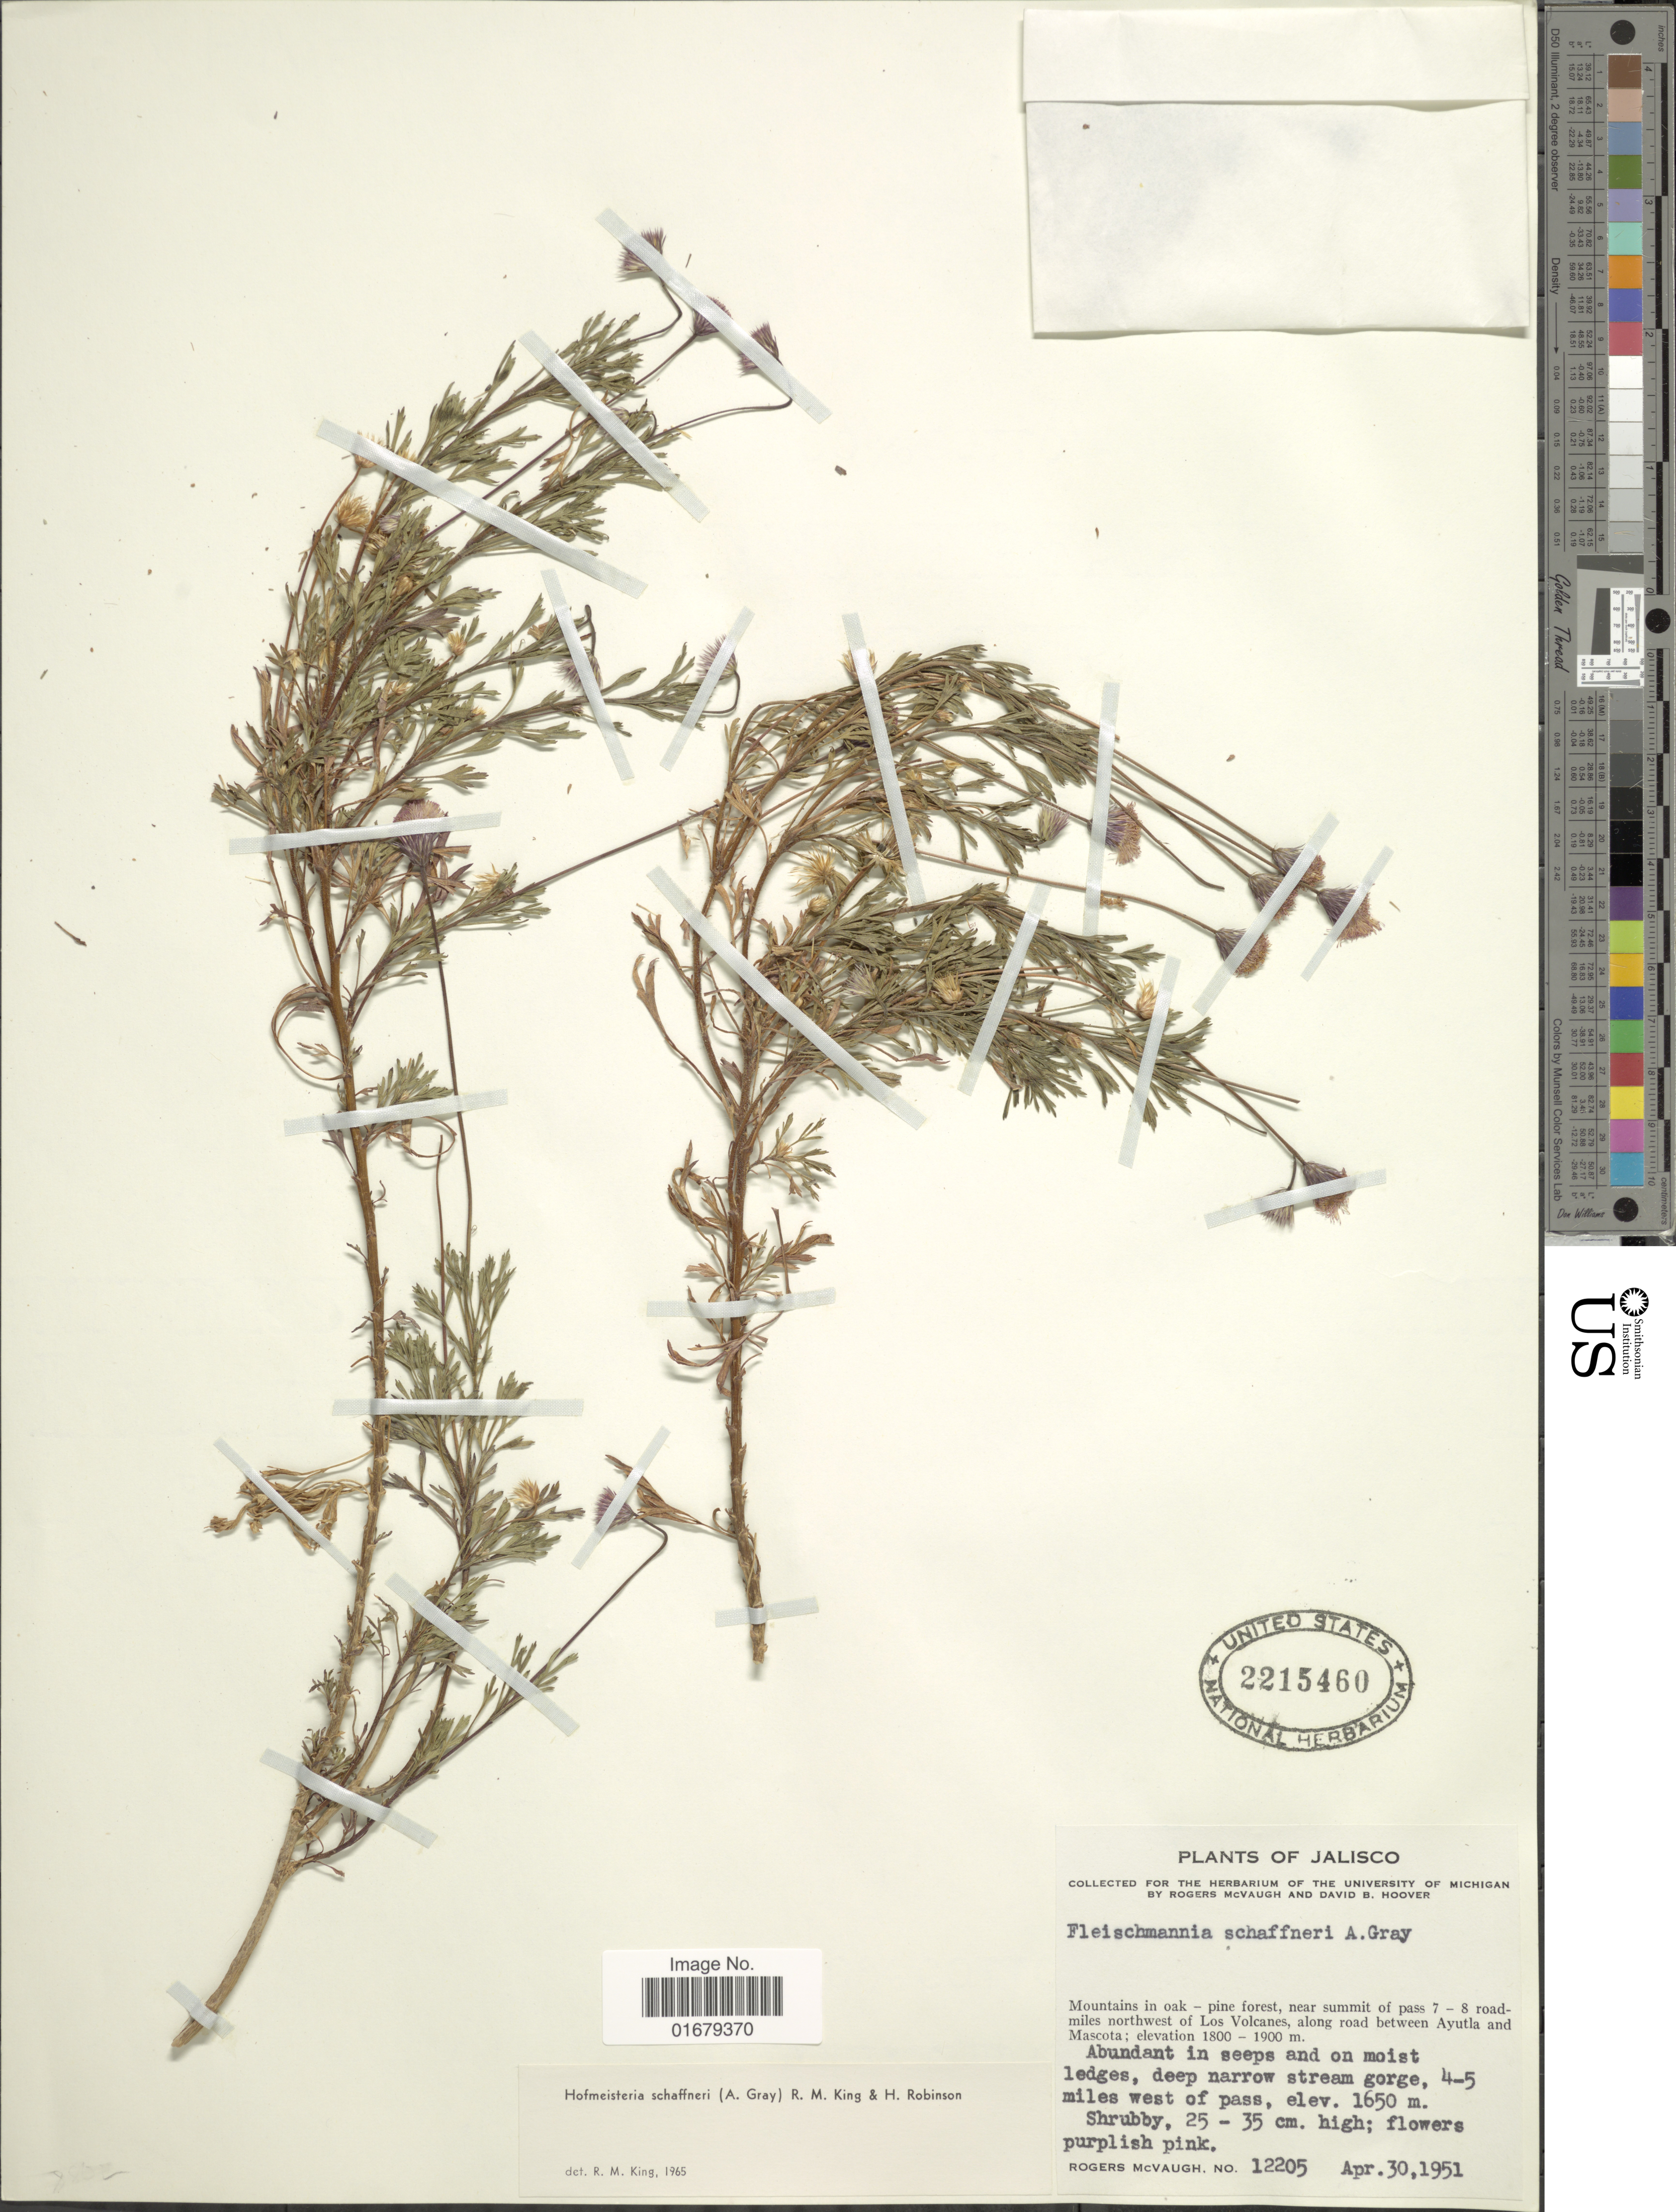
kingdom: Plantae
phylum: Tracheophyta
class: Magnoliopsida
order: Asterales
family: Asteraceae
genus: Hofmeisteria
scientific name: Hofmeisteria schaffneri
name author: (A. Gray) R.M. King & H. Rob.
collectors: R. McVaugh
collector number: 12205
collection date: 1951-04-30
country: Mexico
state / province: Jalisco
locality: Mountain of oak - pine forest, near summit of pass 7 - 8 road - miles northwest of Los Volcanes, along road between Ayutha and Mascota, deep narrow stream gorge, 4 -5 miles west of pass.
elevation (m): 1650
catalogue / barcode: US 2215460